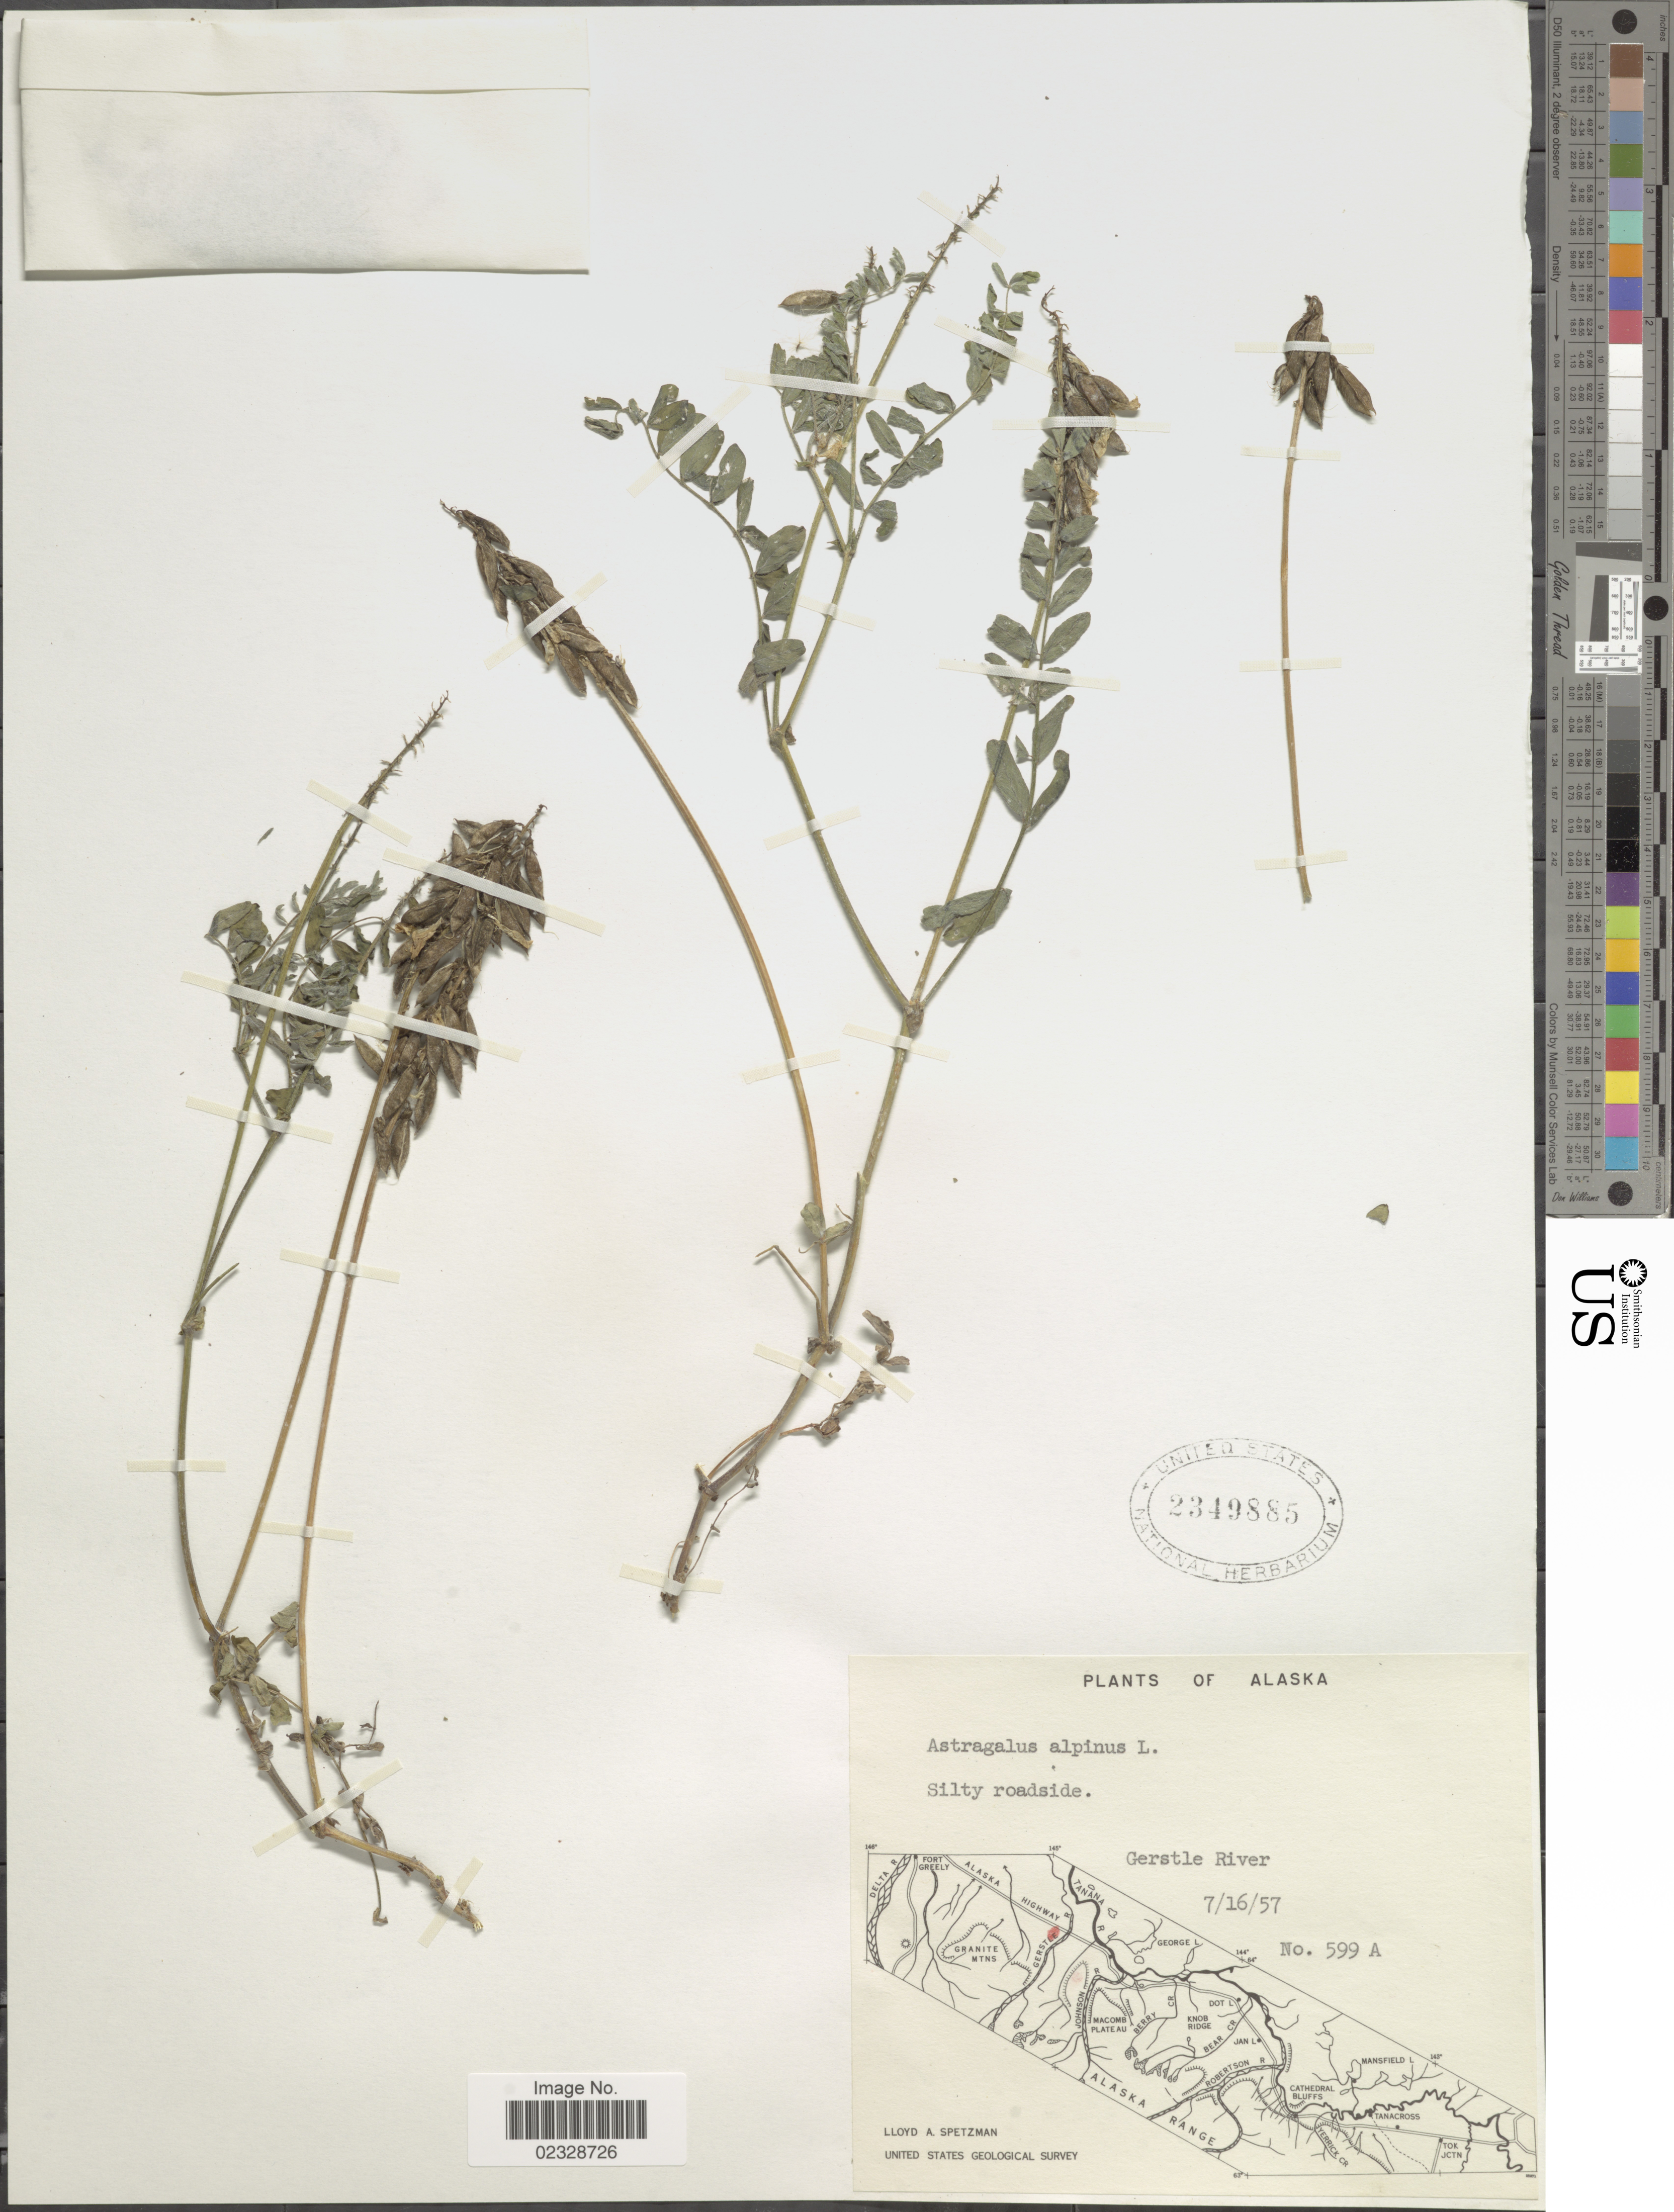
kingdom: Plantae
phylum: Tracheophyta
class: Magnoliopsida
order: Fabales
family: Fabaceae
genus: Astragalus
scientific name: Astragalus alpinus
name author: L.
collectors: L. Spetzman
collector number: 599A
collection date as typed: Transcribed d/m/y: 16/7/57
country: United States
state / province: Alaska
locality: Gerstle River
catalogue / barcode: US 2349885